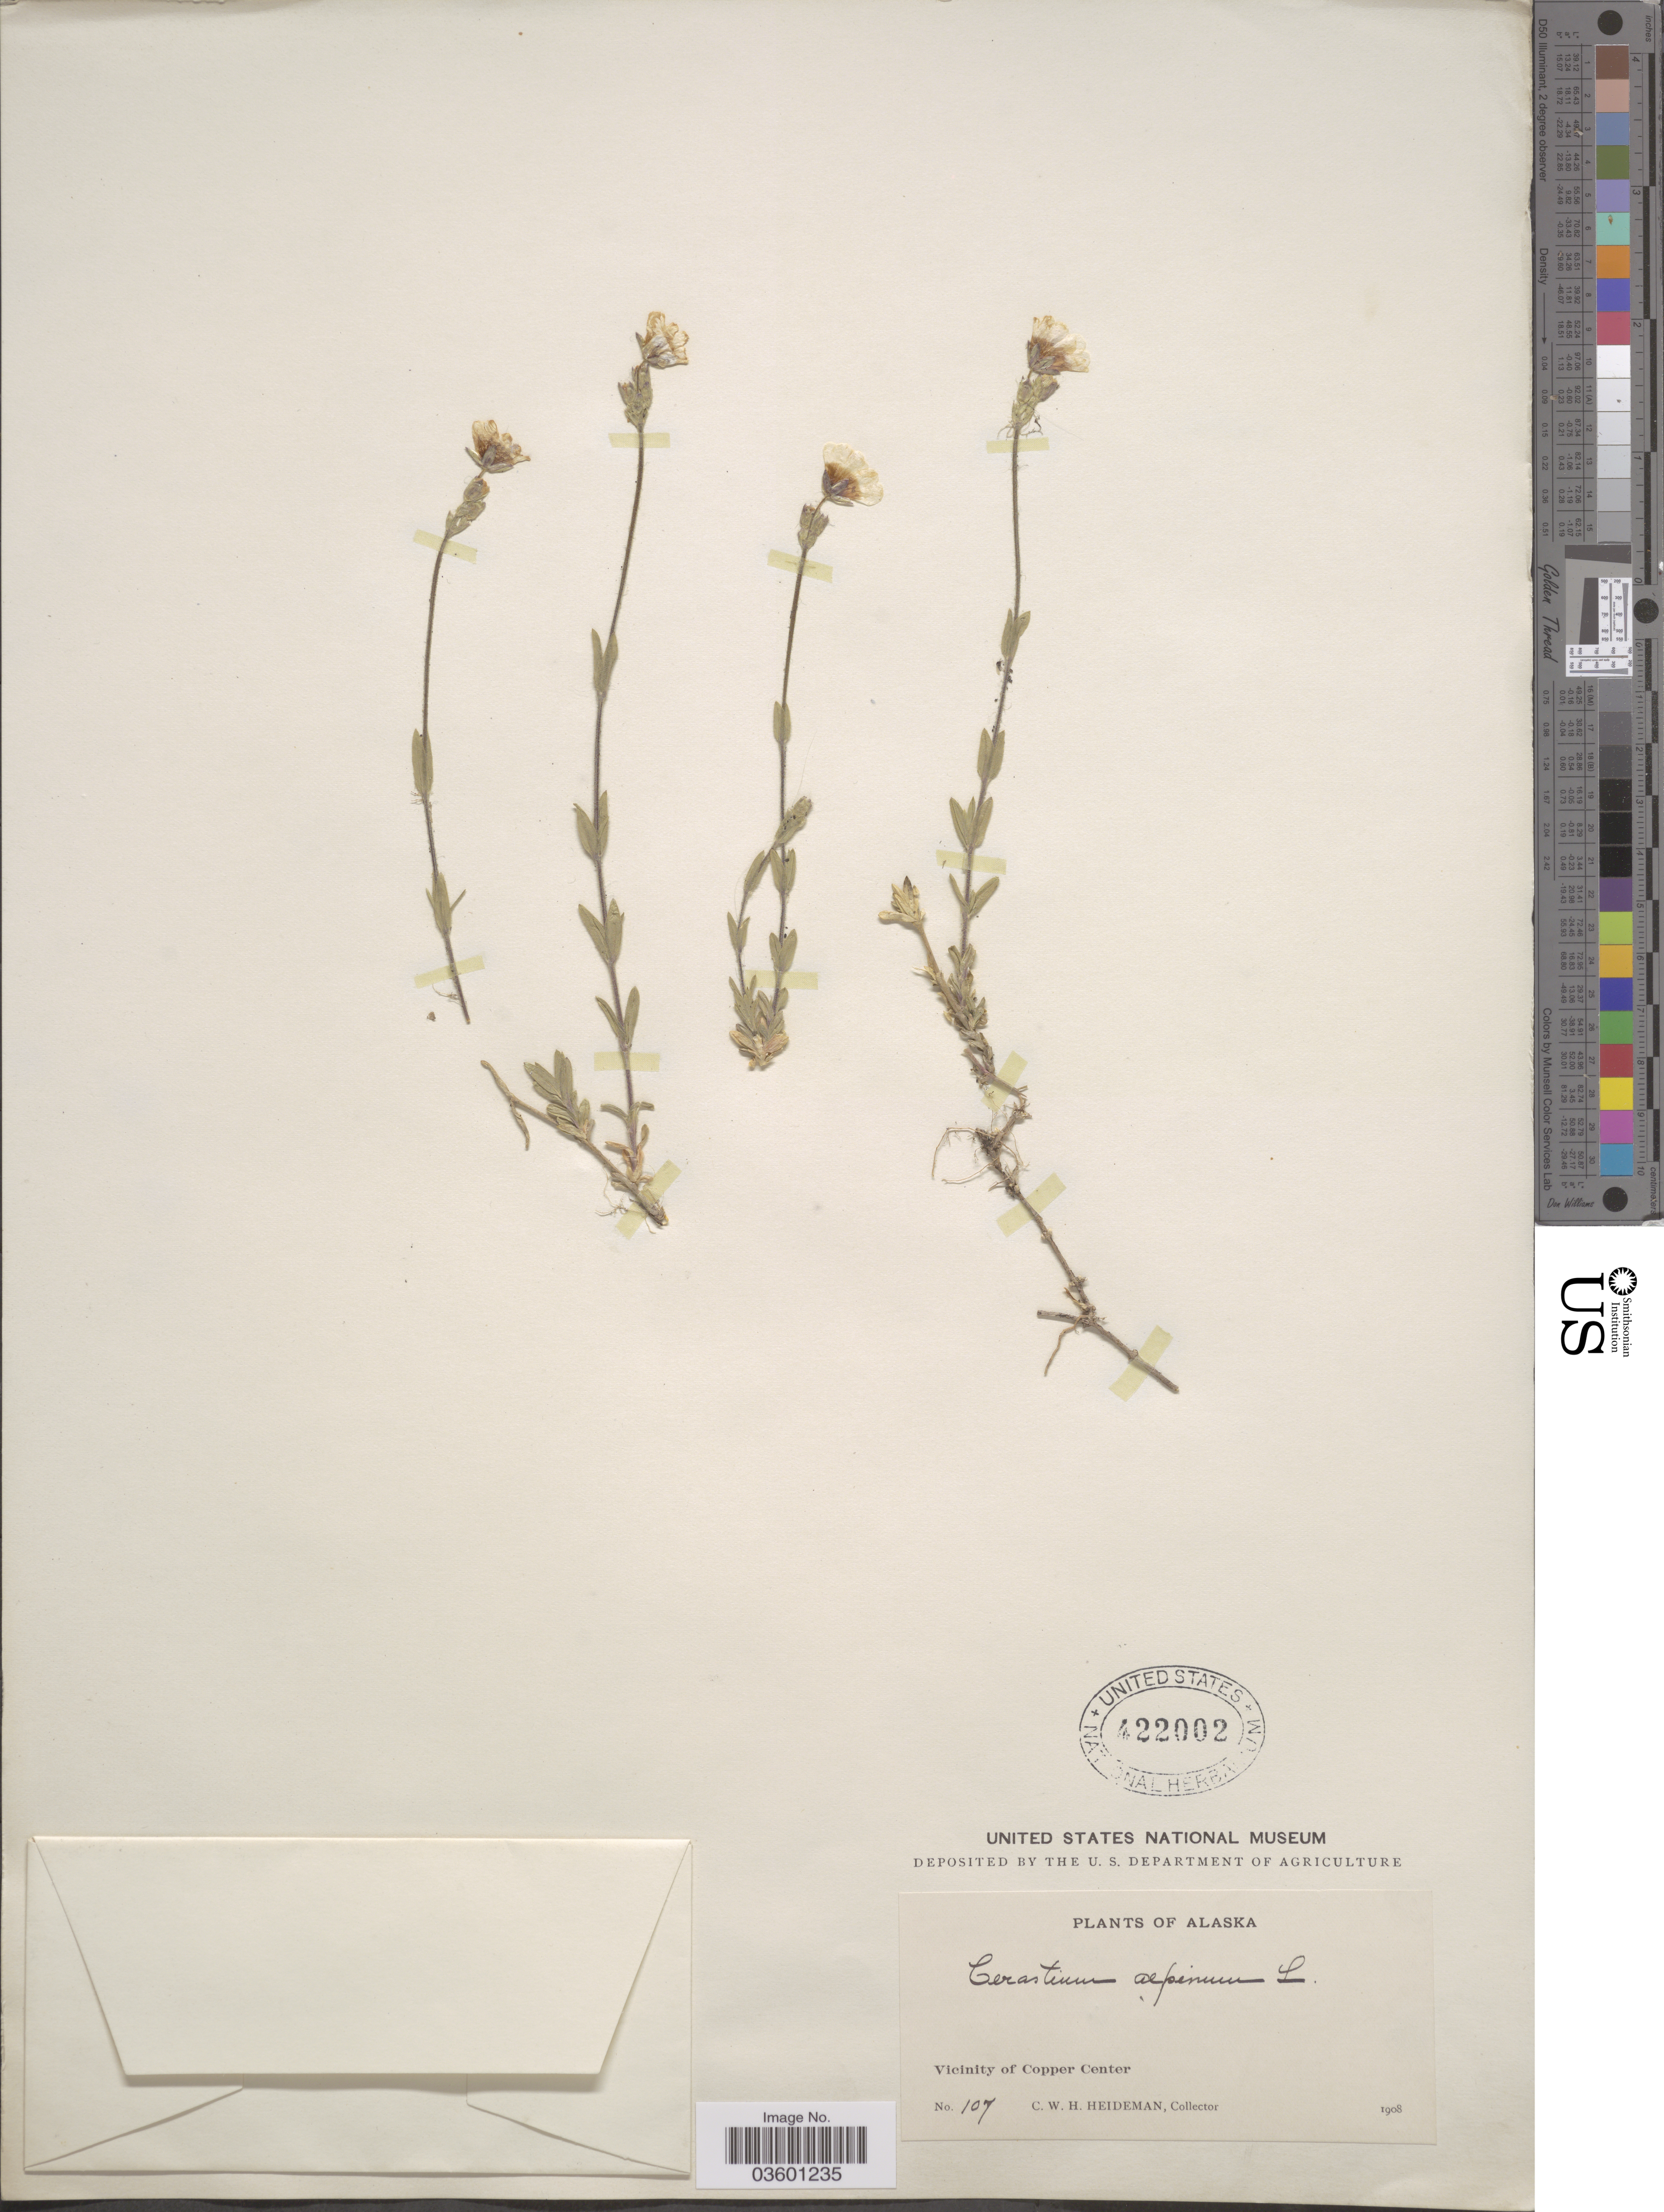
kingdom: Plantae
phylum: Tracheophyta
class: Magnoliopsida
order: Caryophyllales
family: Caryophyllaceae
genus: Cerastium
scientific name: Cerastium beeringianum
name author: Cham. & Schltdl.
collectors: C. Heideman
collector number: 107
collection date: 1908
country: United States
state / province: Alaska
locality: Vicinity of Copper Center.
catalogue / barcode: US 422002